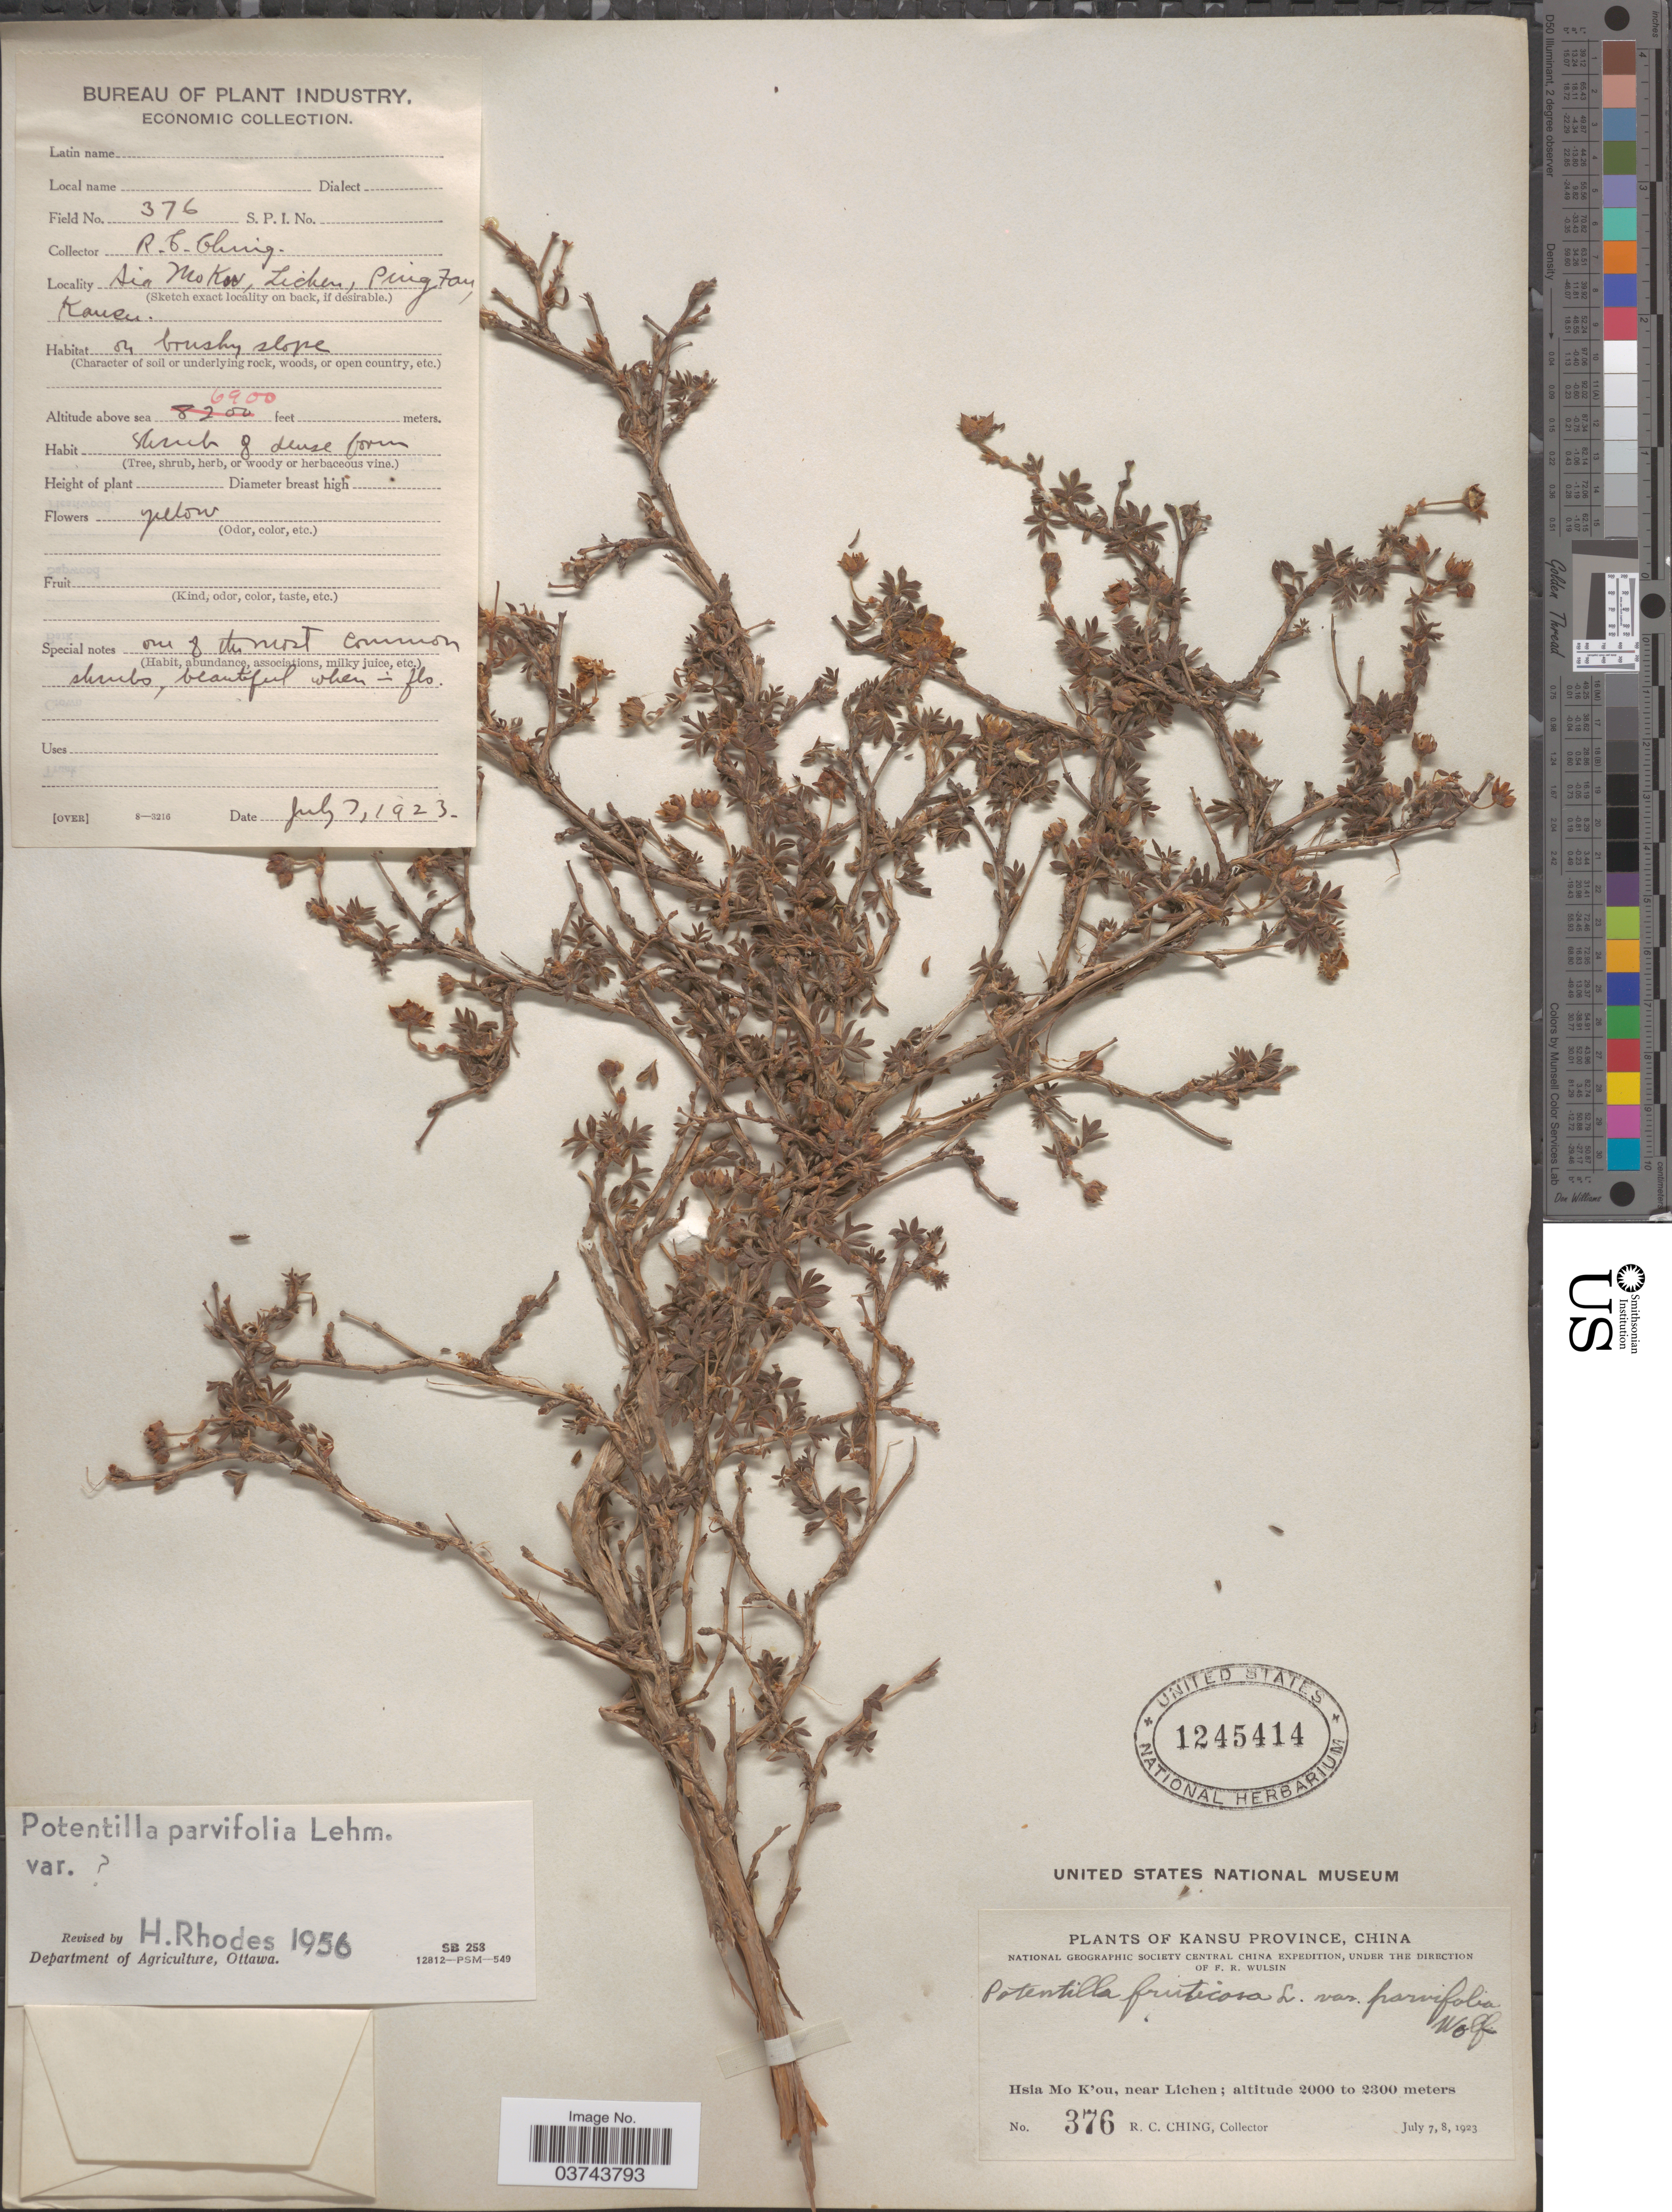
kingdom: Plantae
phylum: Tracheophyta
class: Magnoliopsida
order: Rosales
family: Rosaceae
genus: Dasiphora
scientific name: Dasiphora parvifolia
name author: (Fisch. ex Lehm.) Juz.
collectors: R. C. Ching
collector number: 376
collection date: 1923-07-07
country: China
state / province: Gansu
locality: Kansu Province. Hsia Mo K'ou, near Lichen. Ping Fan.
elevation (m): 2103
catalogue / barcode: US 1245414